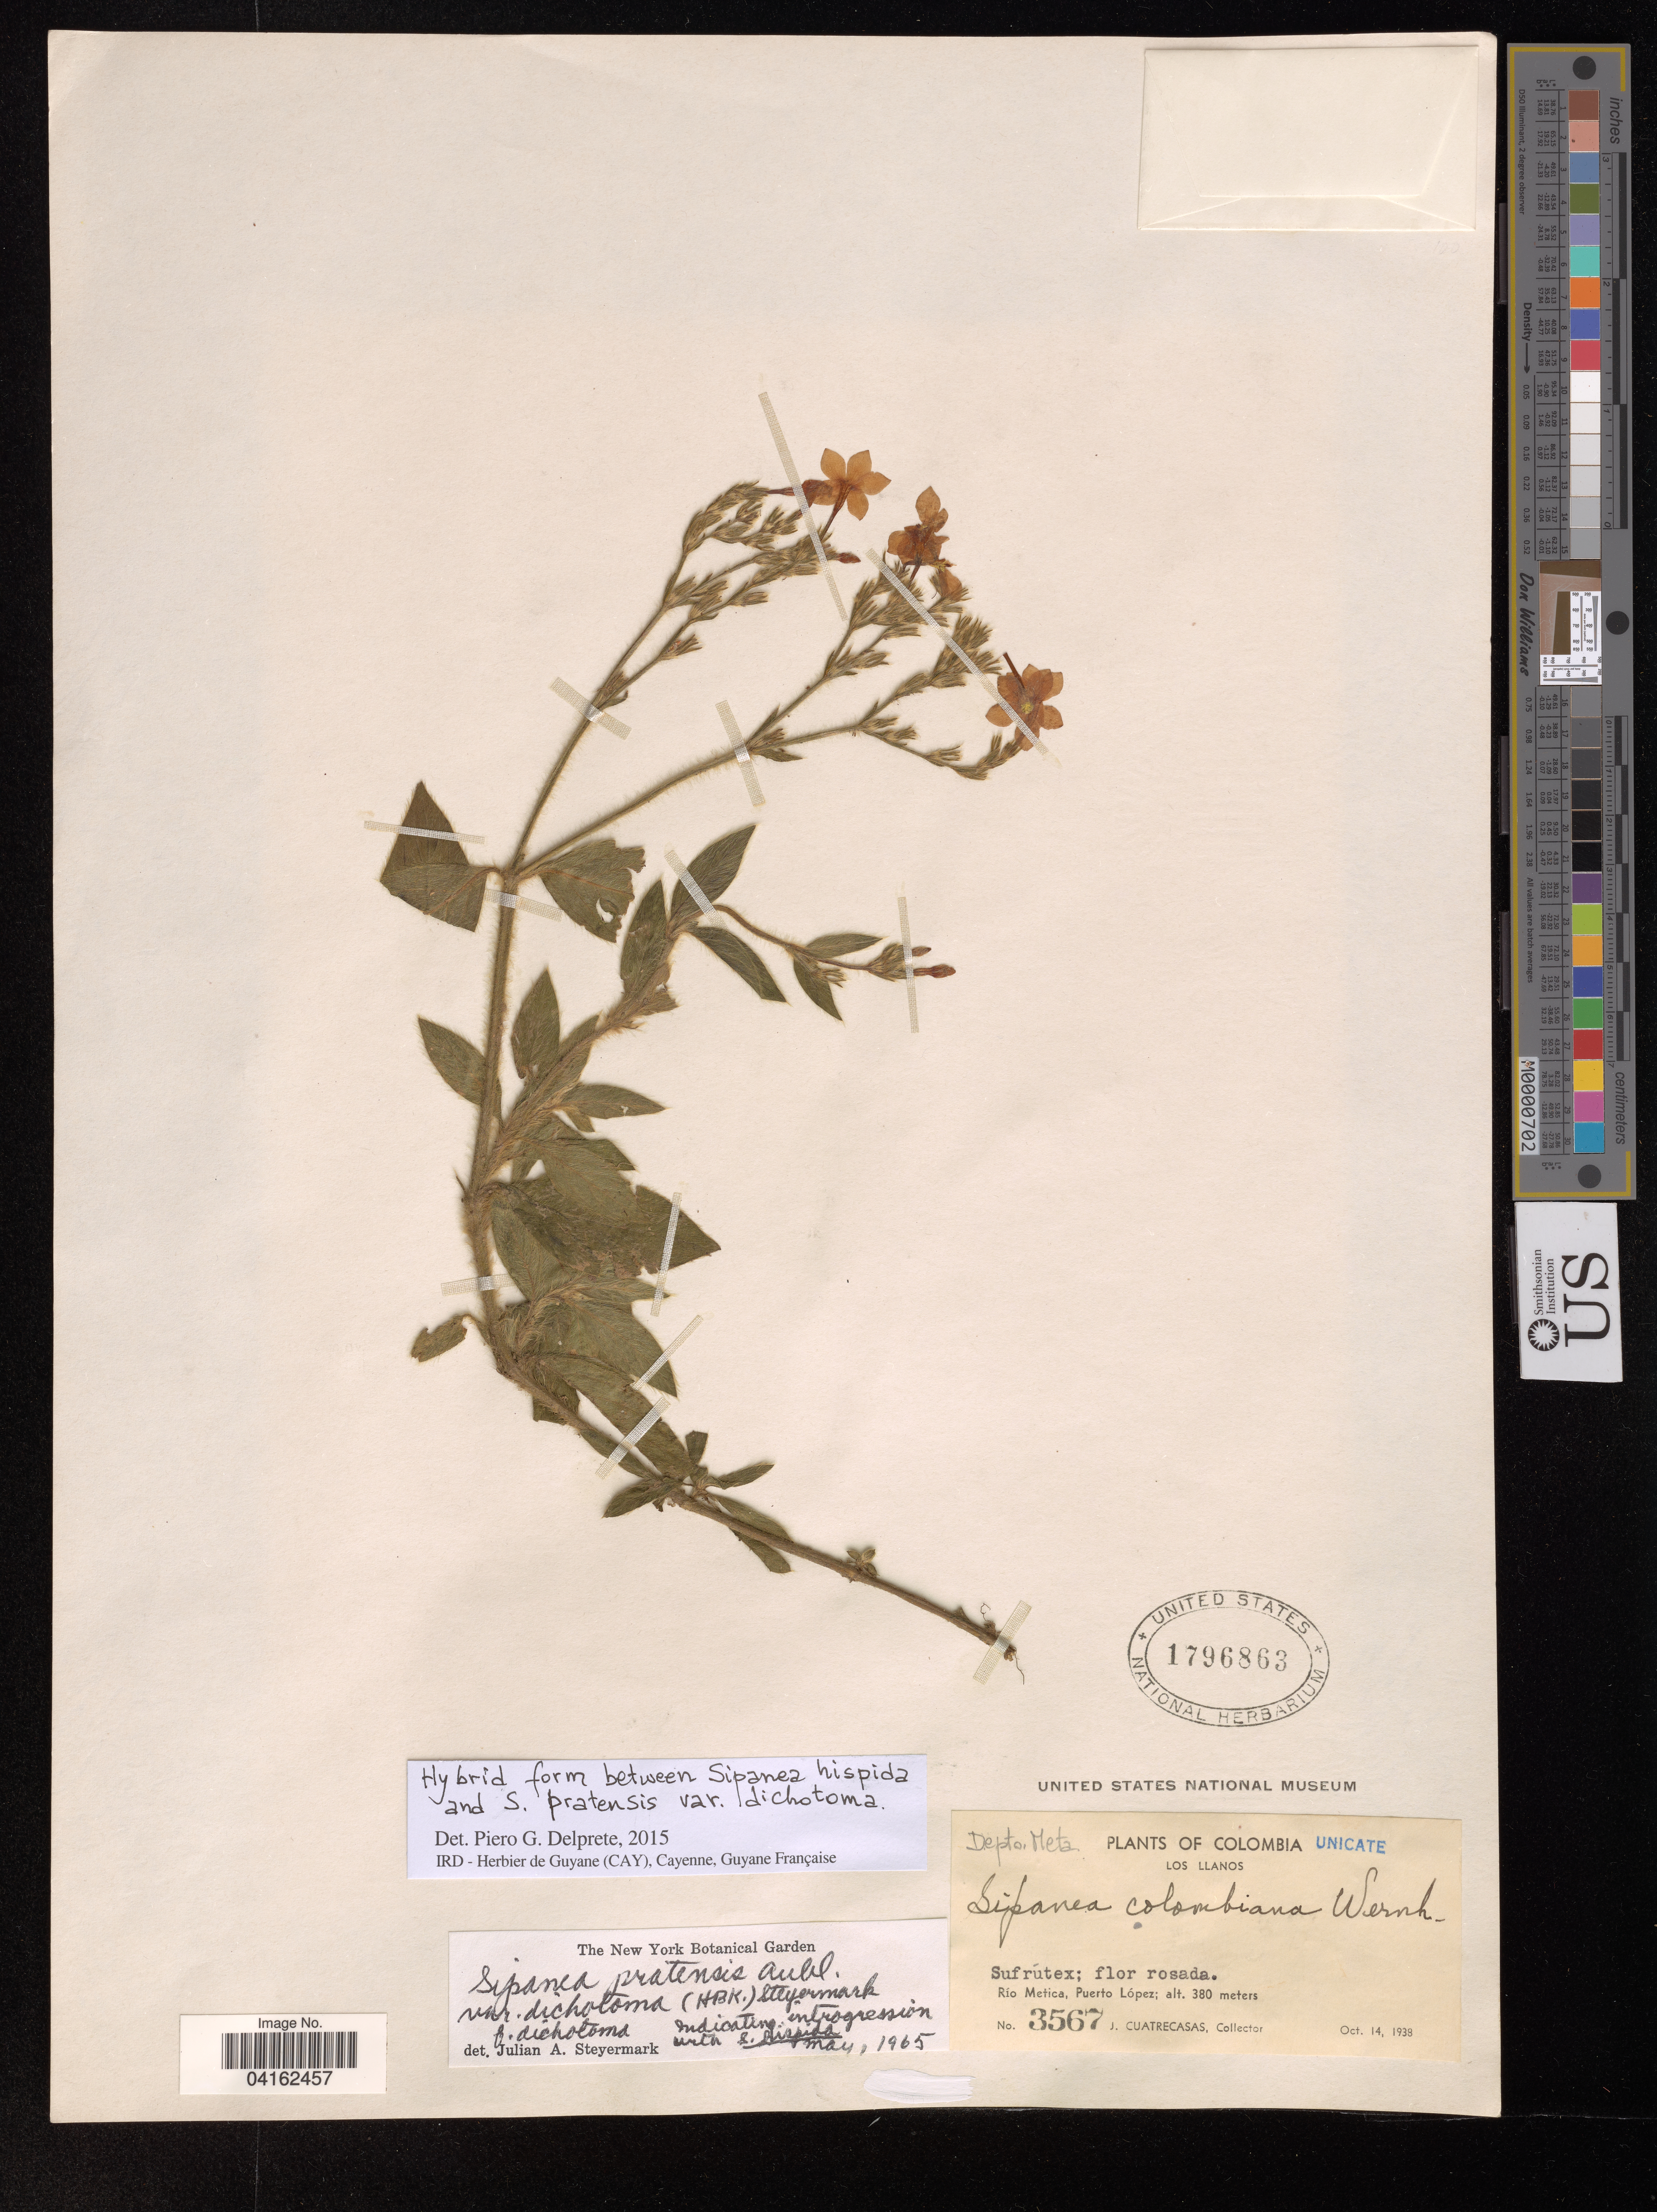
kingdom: Plantae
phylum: Tracheophyta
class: Magnoliopsida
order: Gentianales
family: Rubiaceae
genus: Sipanea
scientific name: Sipanea hispida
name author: Benth. ex Wernham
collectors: J. Cuatrecasas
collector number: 3567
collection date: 1938-10-14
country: Colombia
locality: Los Llanos. Río Metica, Puerto López.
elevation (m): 380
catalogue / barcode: US 1796863